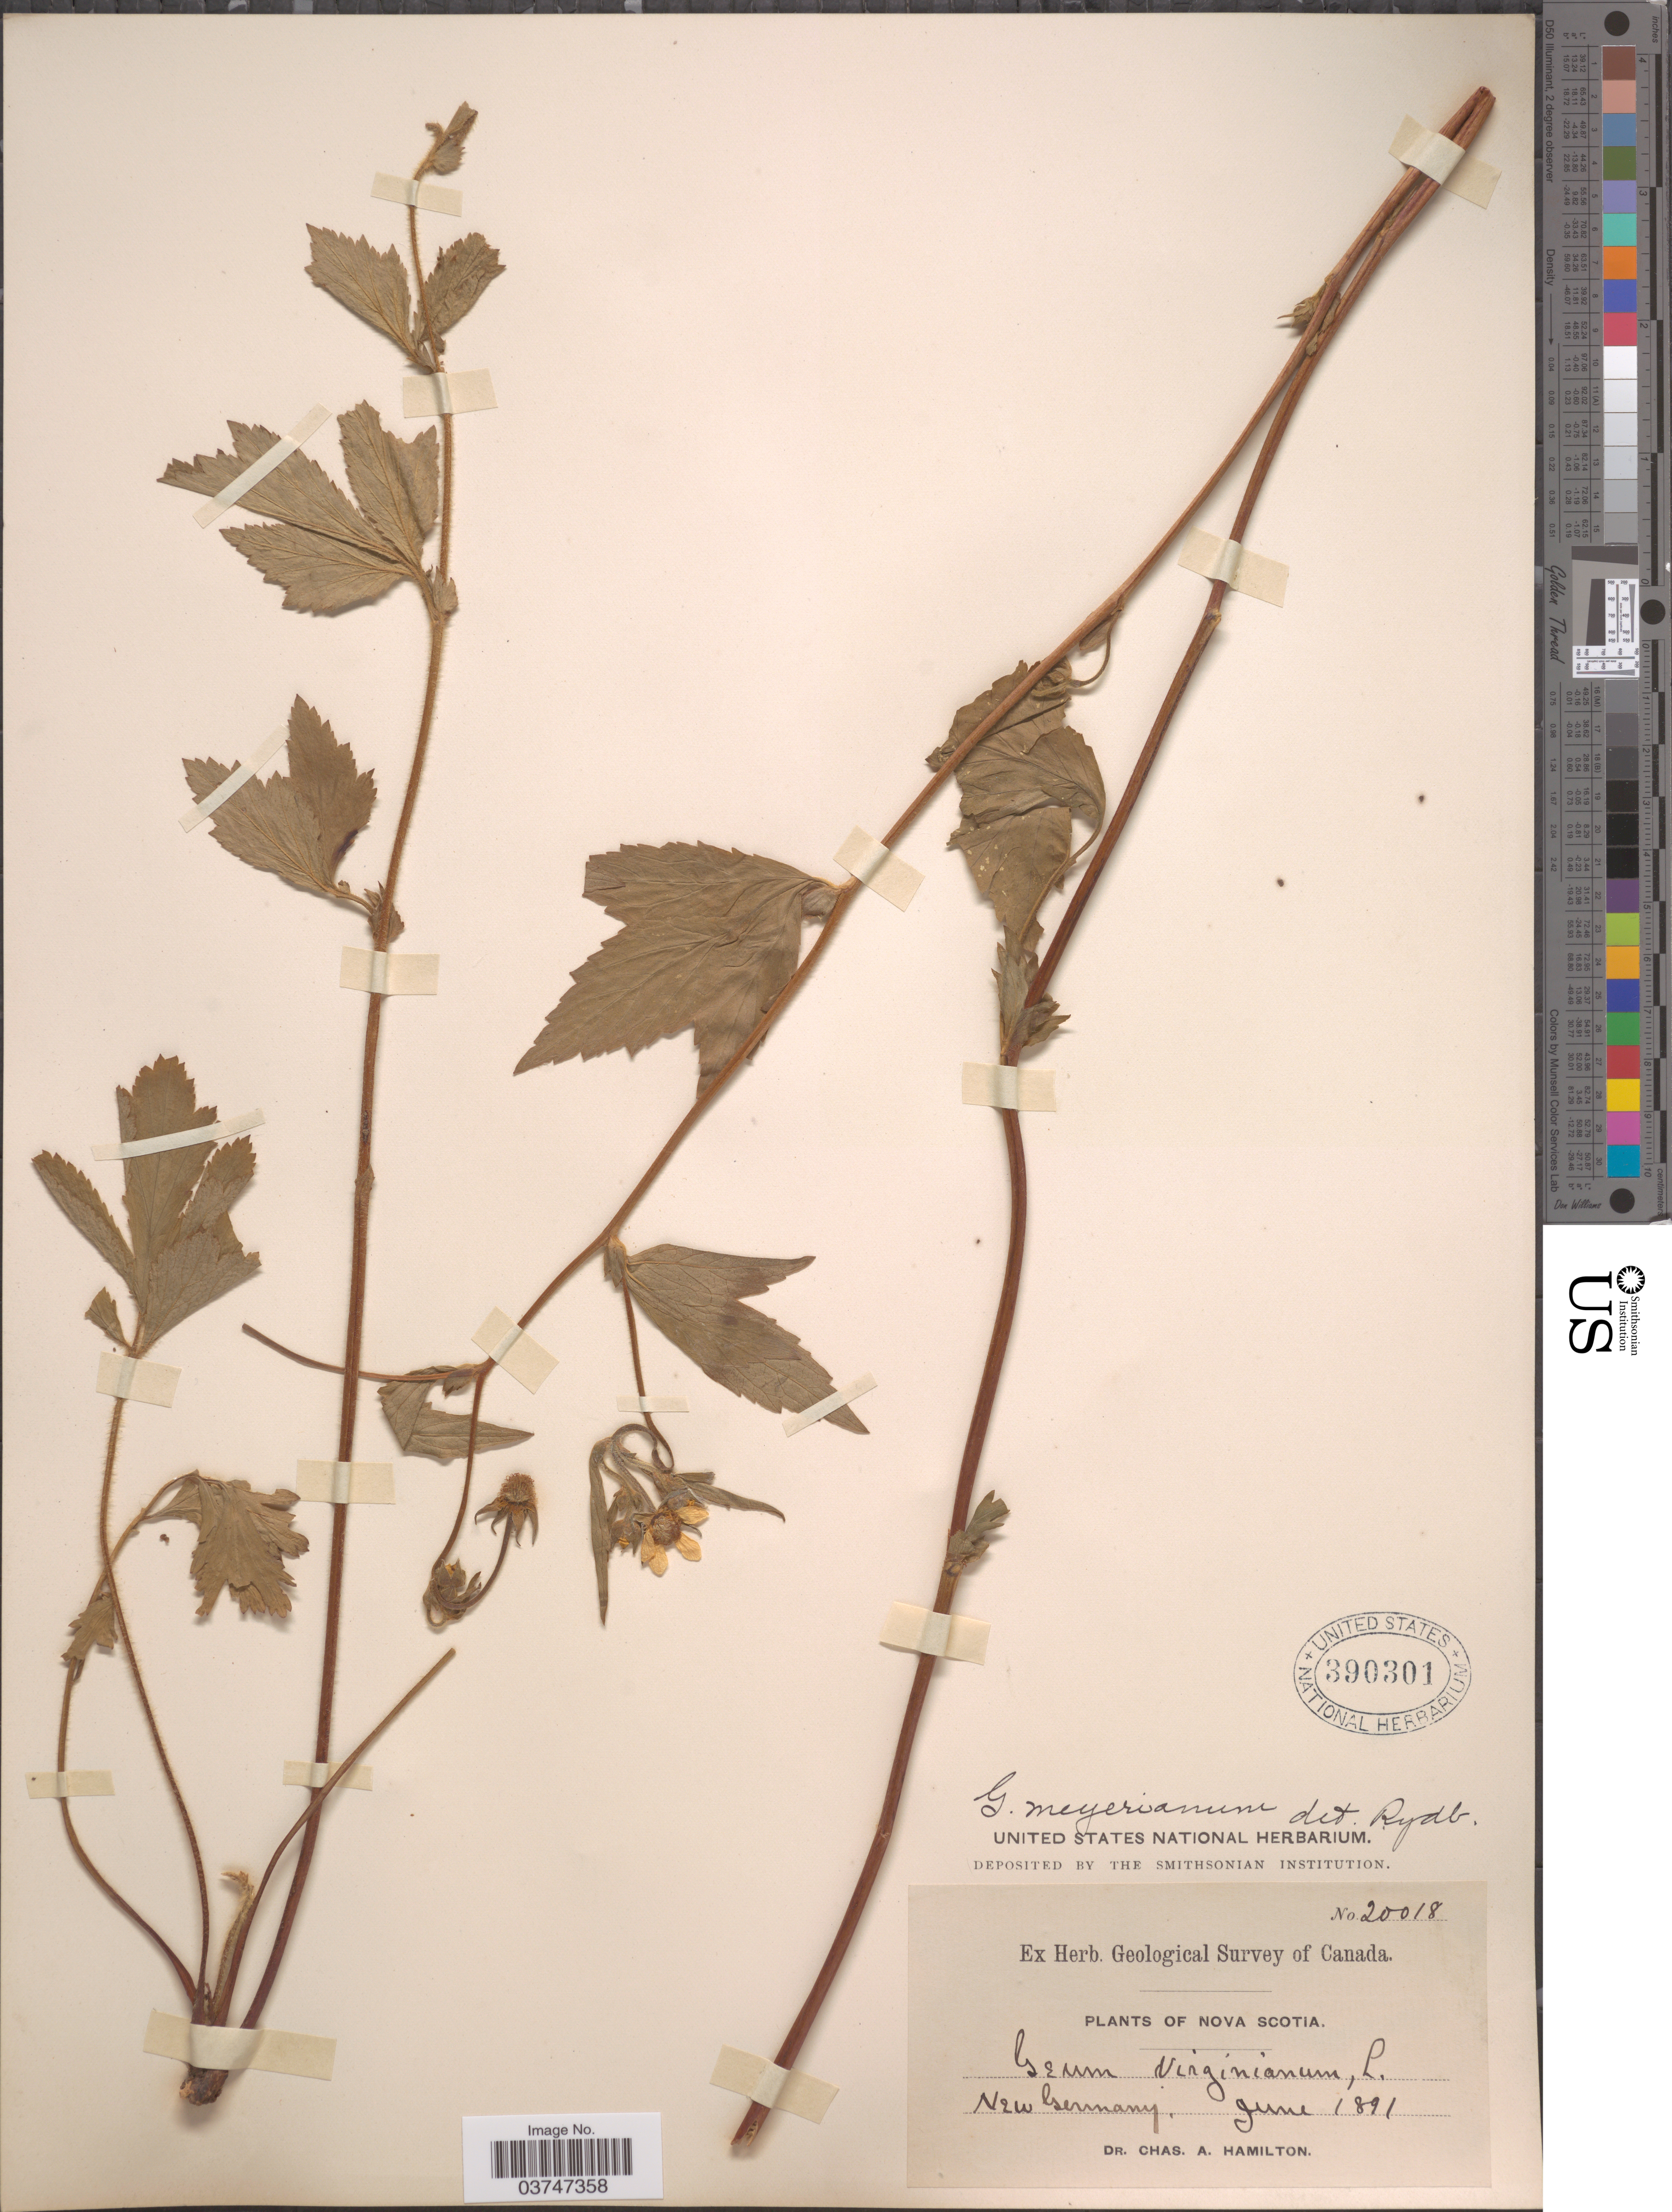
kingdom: Plantae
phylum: Tracheophyta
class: Magnoliopsida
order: Rosales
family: Rosaceae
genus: Geum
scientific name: Geum canadense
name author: Jacq.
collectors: C. A. Hamilton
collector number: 20018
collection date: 1891-06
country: Canada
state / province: Nova Scotia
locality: New Germany.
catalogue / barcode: US 390301